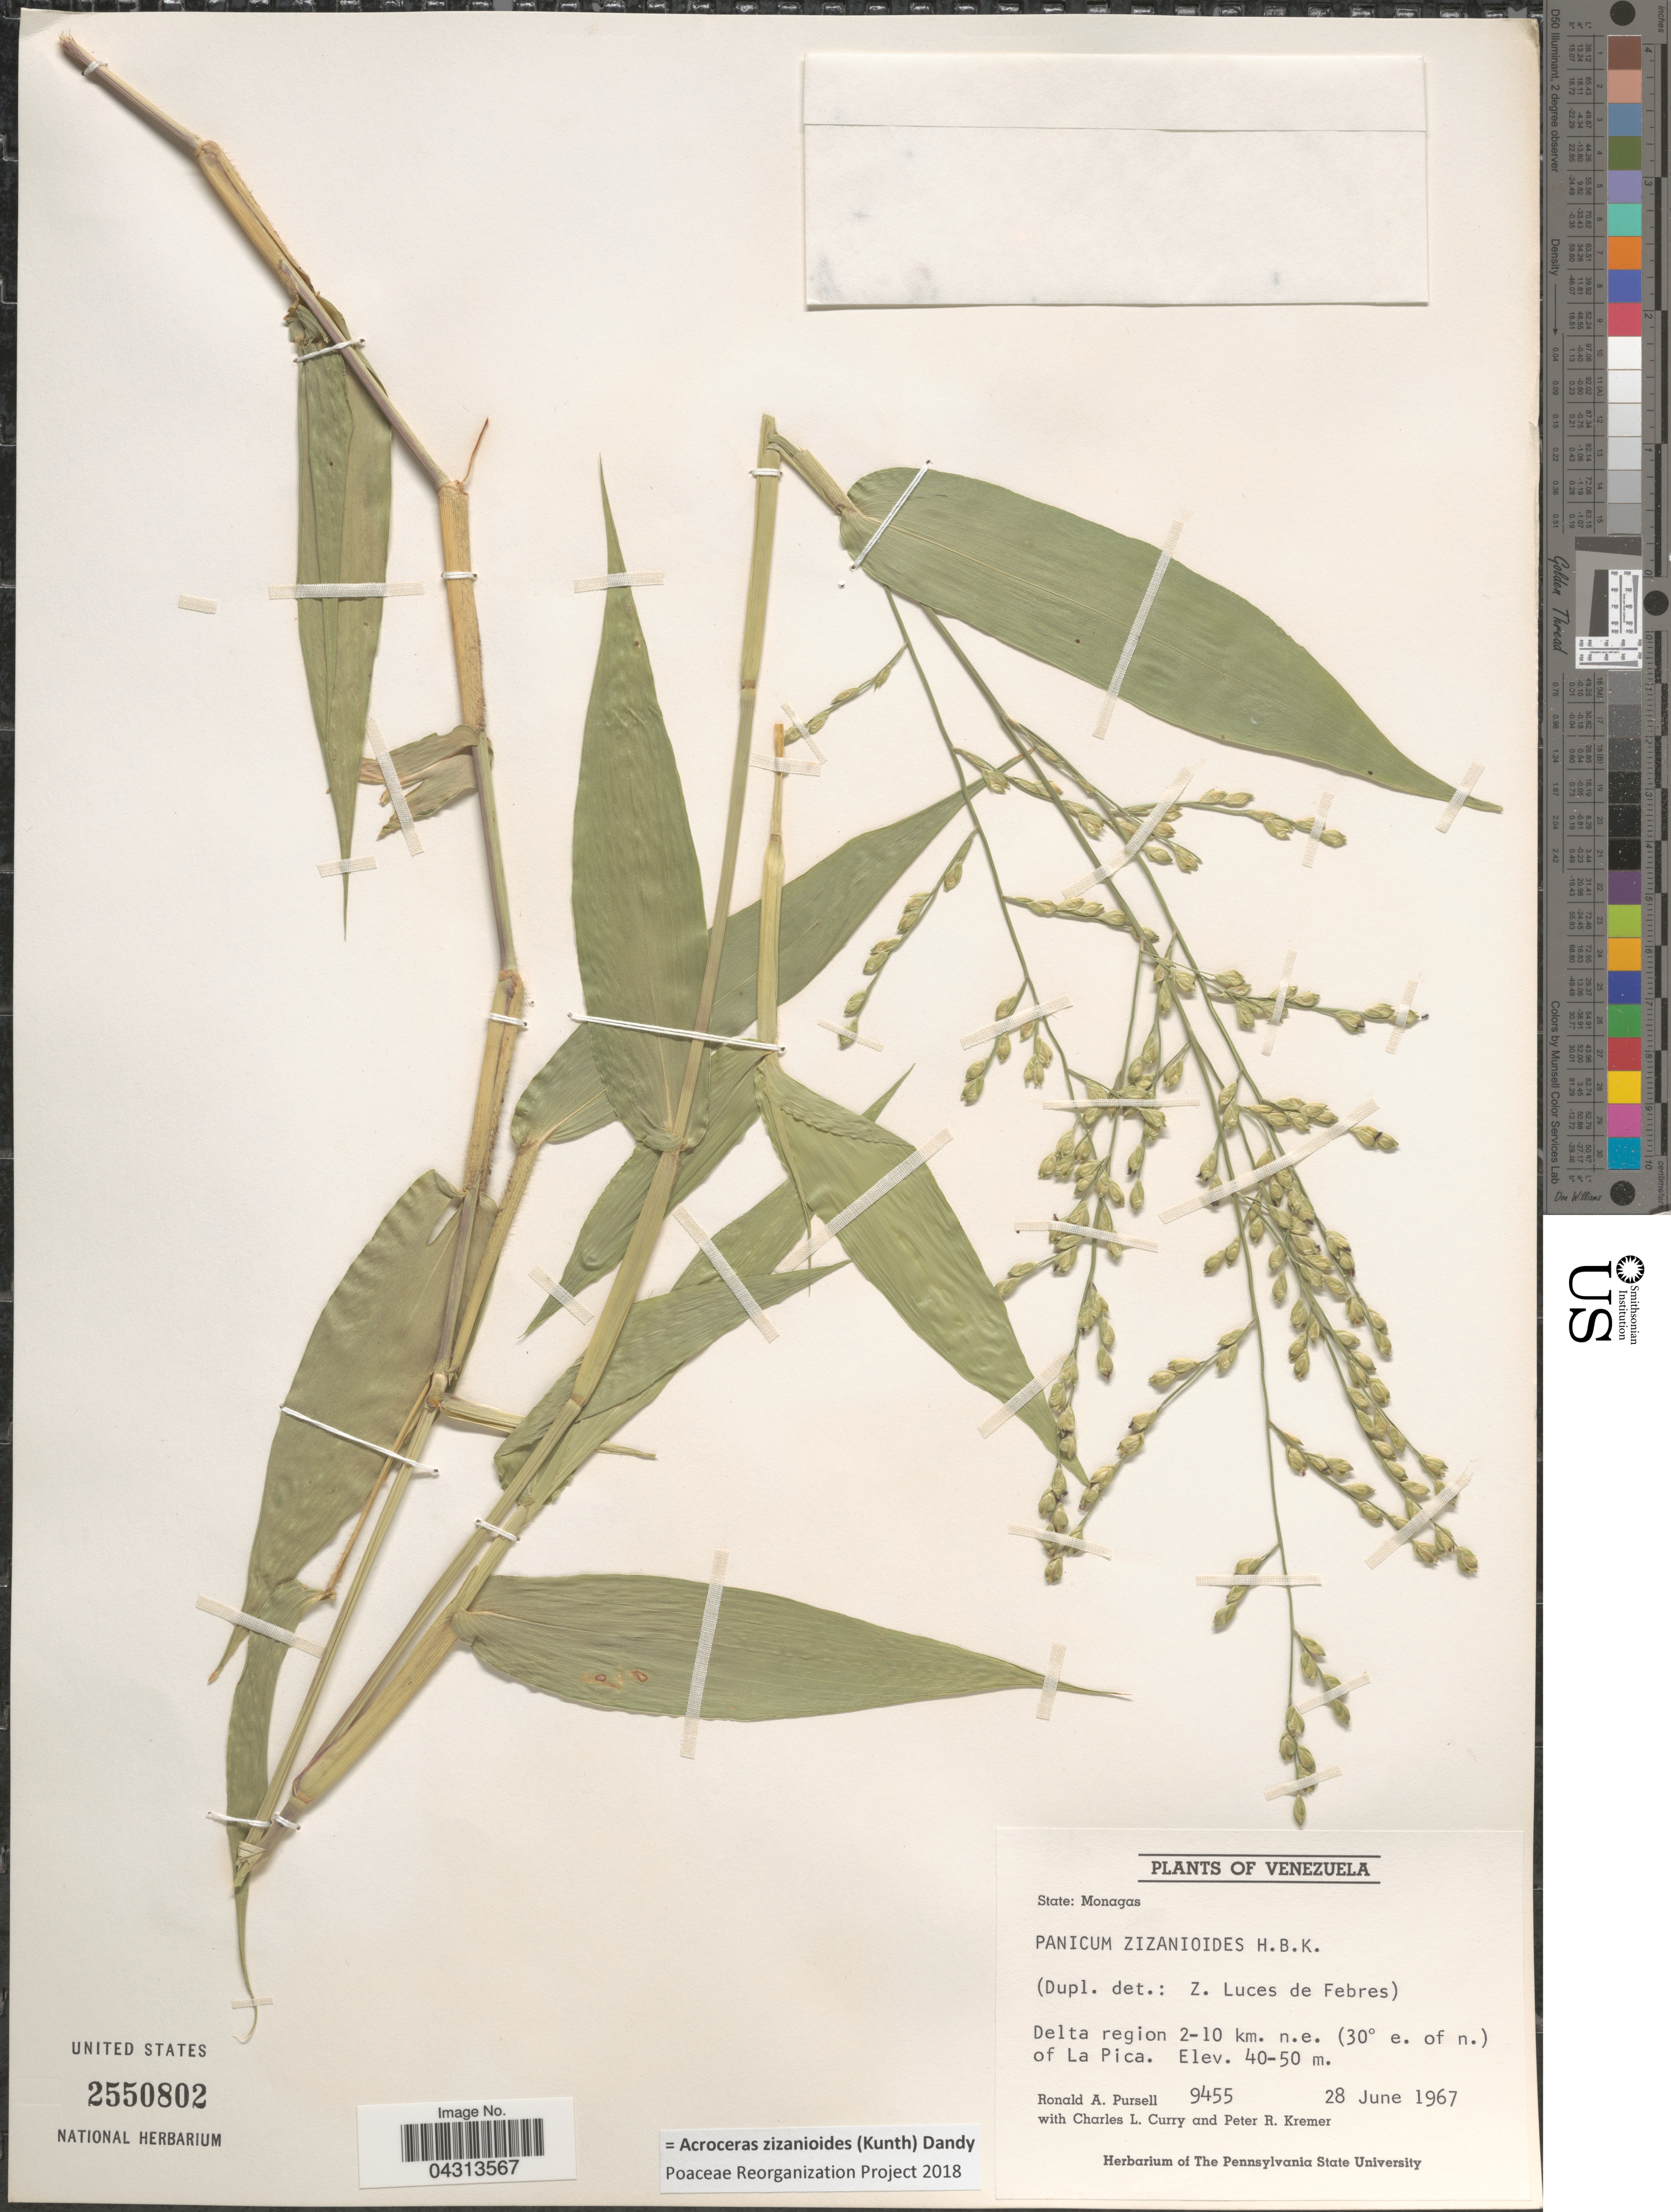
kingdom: Plantae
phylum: Tracheophyta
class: Liliopsida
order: Poales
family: Poaceae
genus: Acroceras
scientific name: Acroceras zizanioides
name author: (Kunth) Dandy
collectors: R. A. Pursell, C. L. Curry & P. Kremer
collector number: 9455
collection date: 1967-06-28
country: Venezuela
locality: Delta region 2-10 km. n.e. (30° e. of n.) of La Pica.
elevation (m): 40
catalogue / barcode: US 2550802